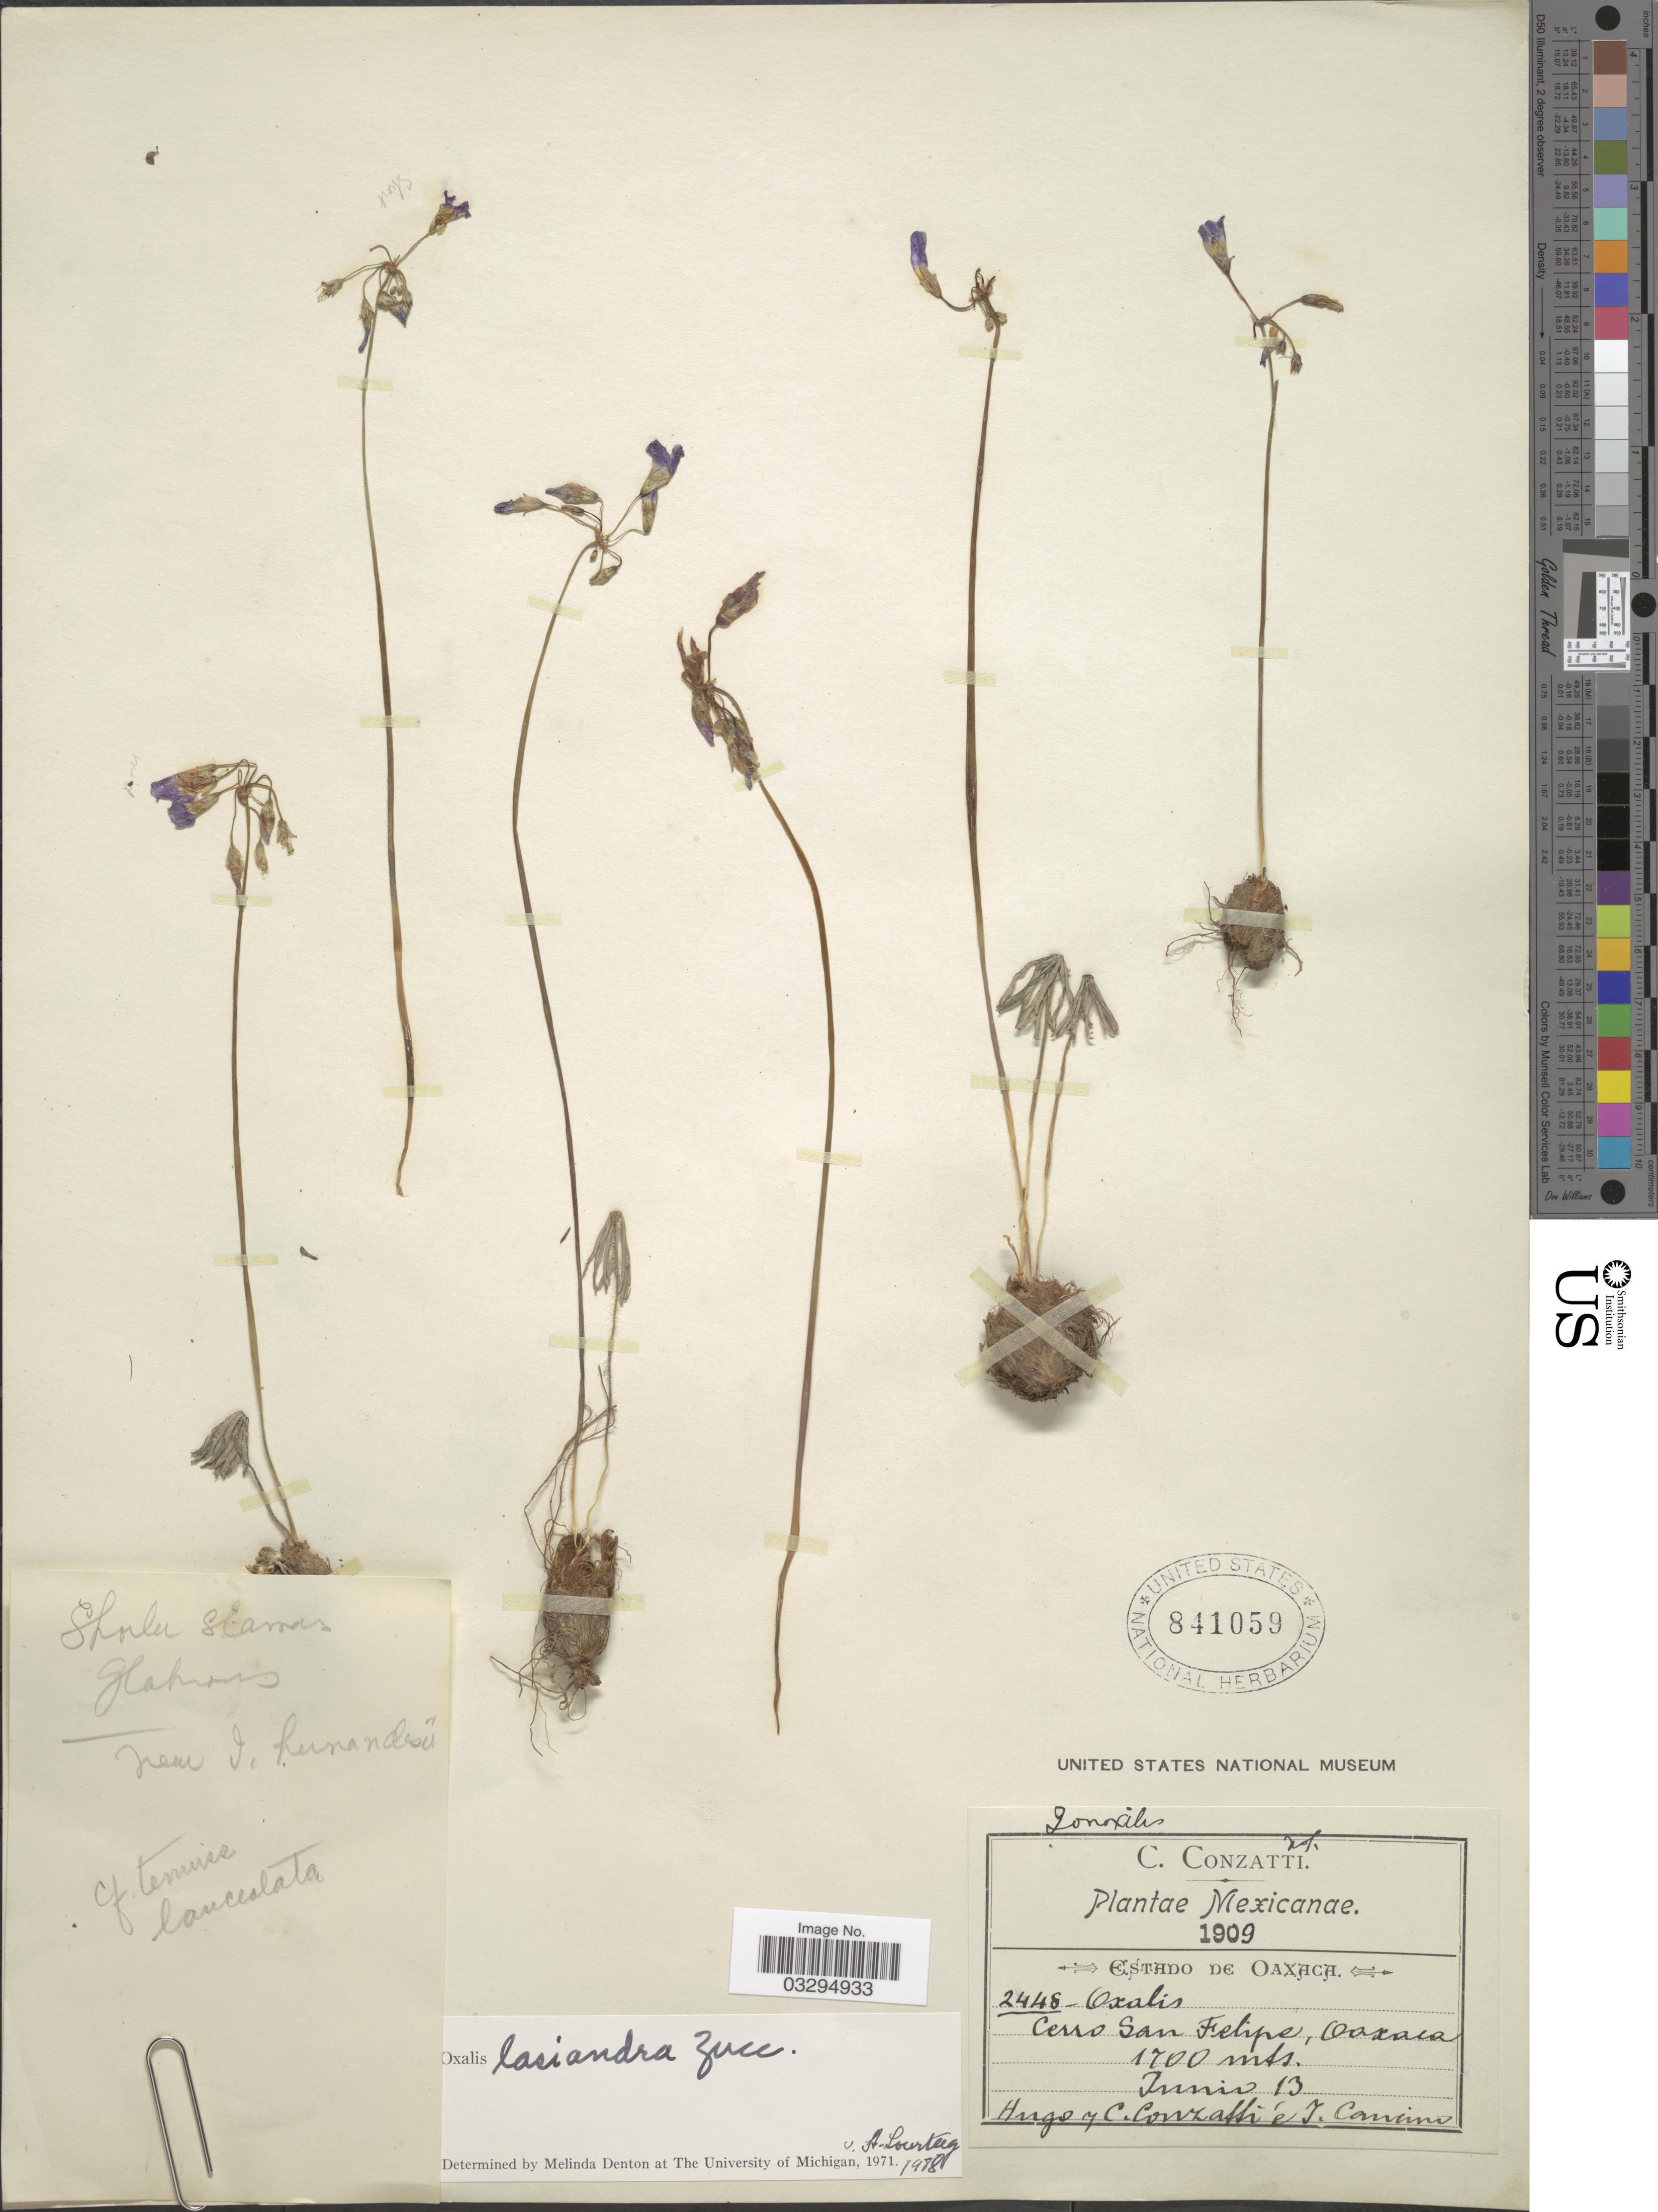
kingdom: Plantae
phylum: Tracheophyta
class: Magnoliopsida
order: Oxalidales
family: Oxalidaceae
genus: Oxalis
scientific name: Oxalis lasiandra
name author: Zucc.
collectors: H. Conzatti, C. Conzatti & J. Cancino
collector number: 2448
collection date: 1909-06-13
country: Mexico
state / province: Oaxaca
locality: Cerro San Felipe.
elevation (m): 1700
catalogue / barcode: US 841059